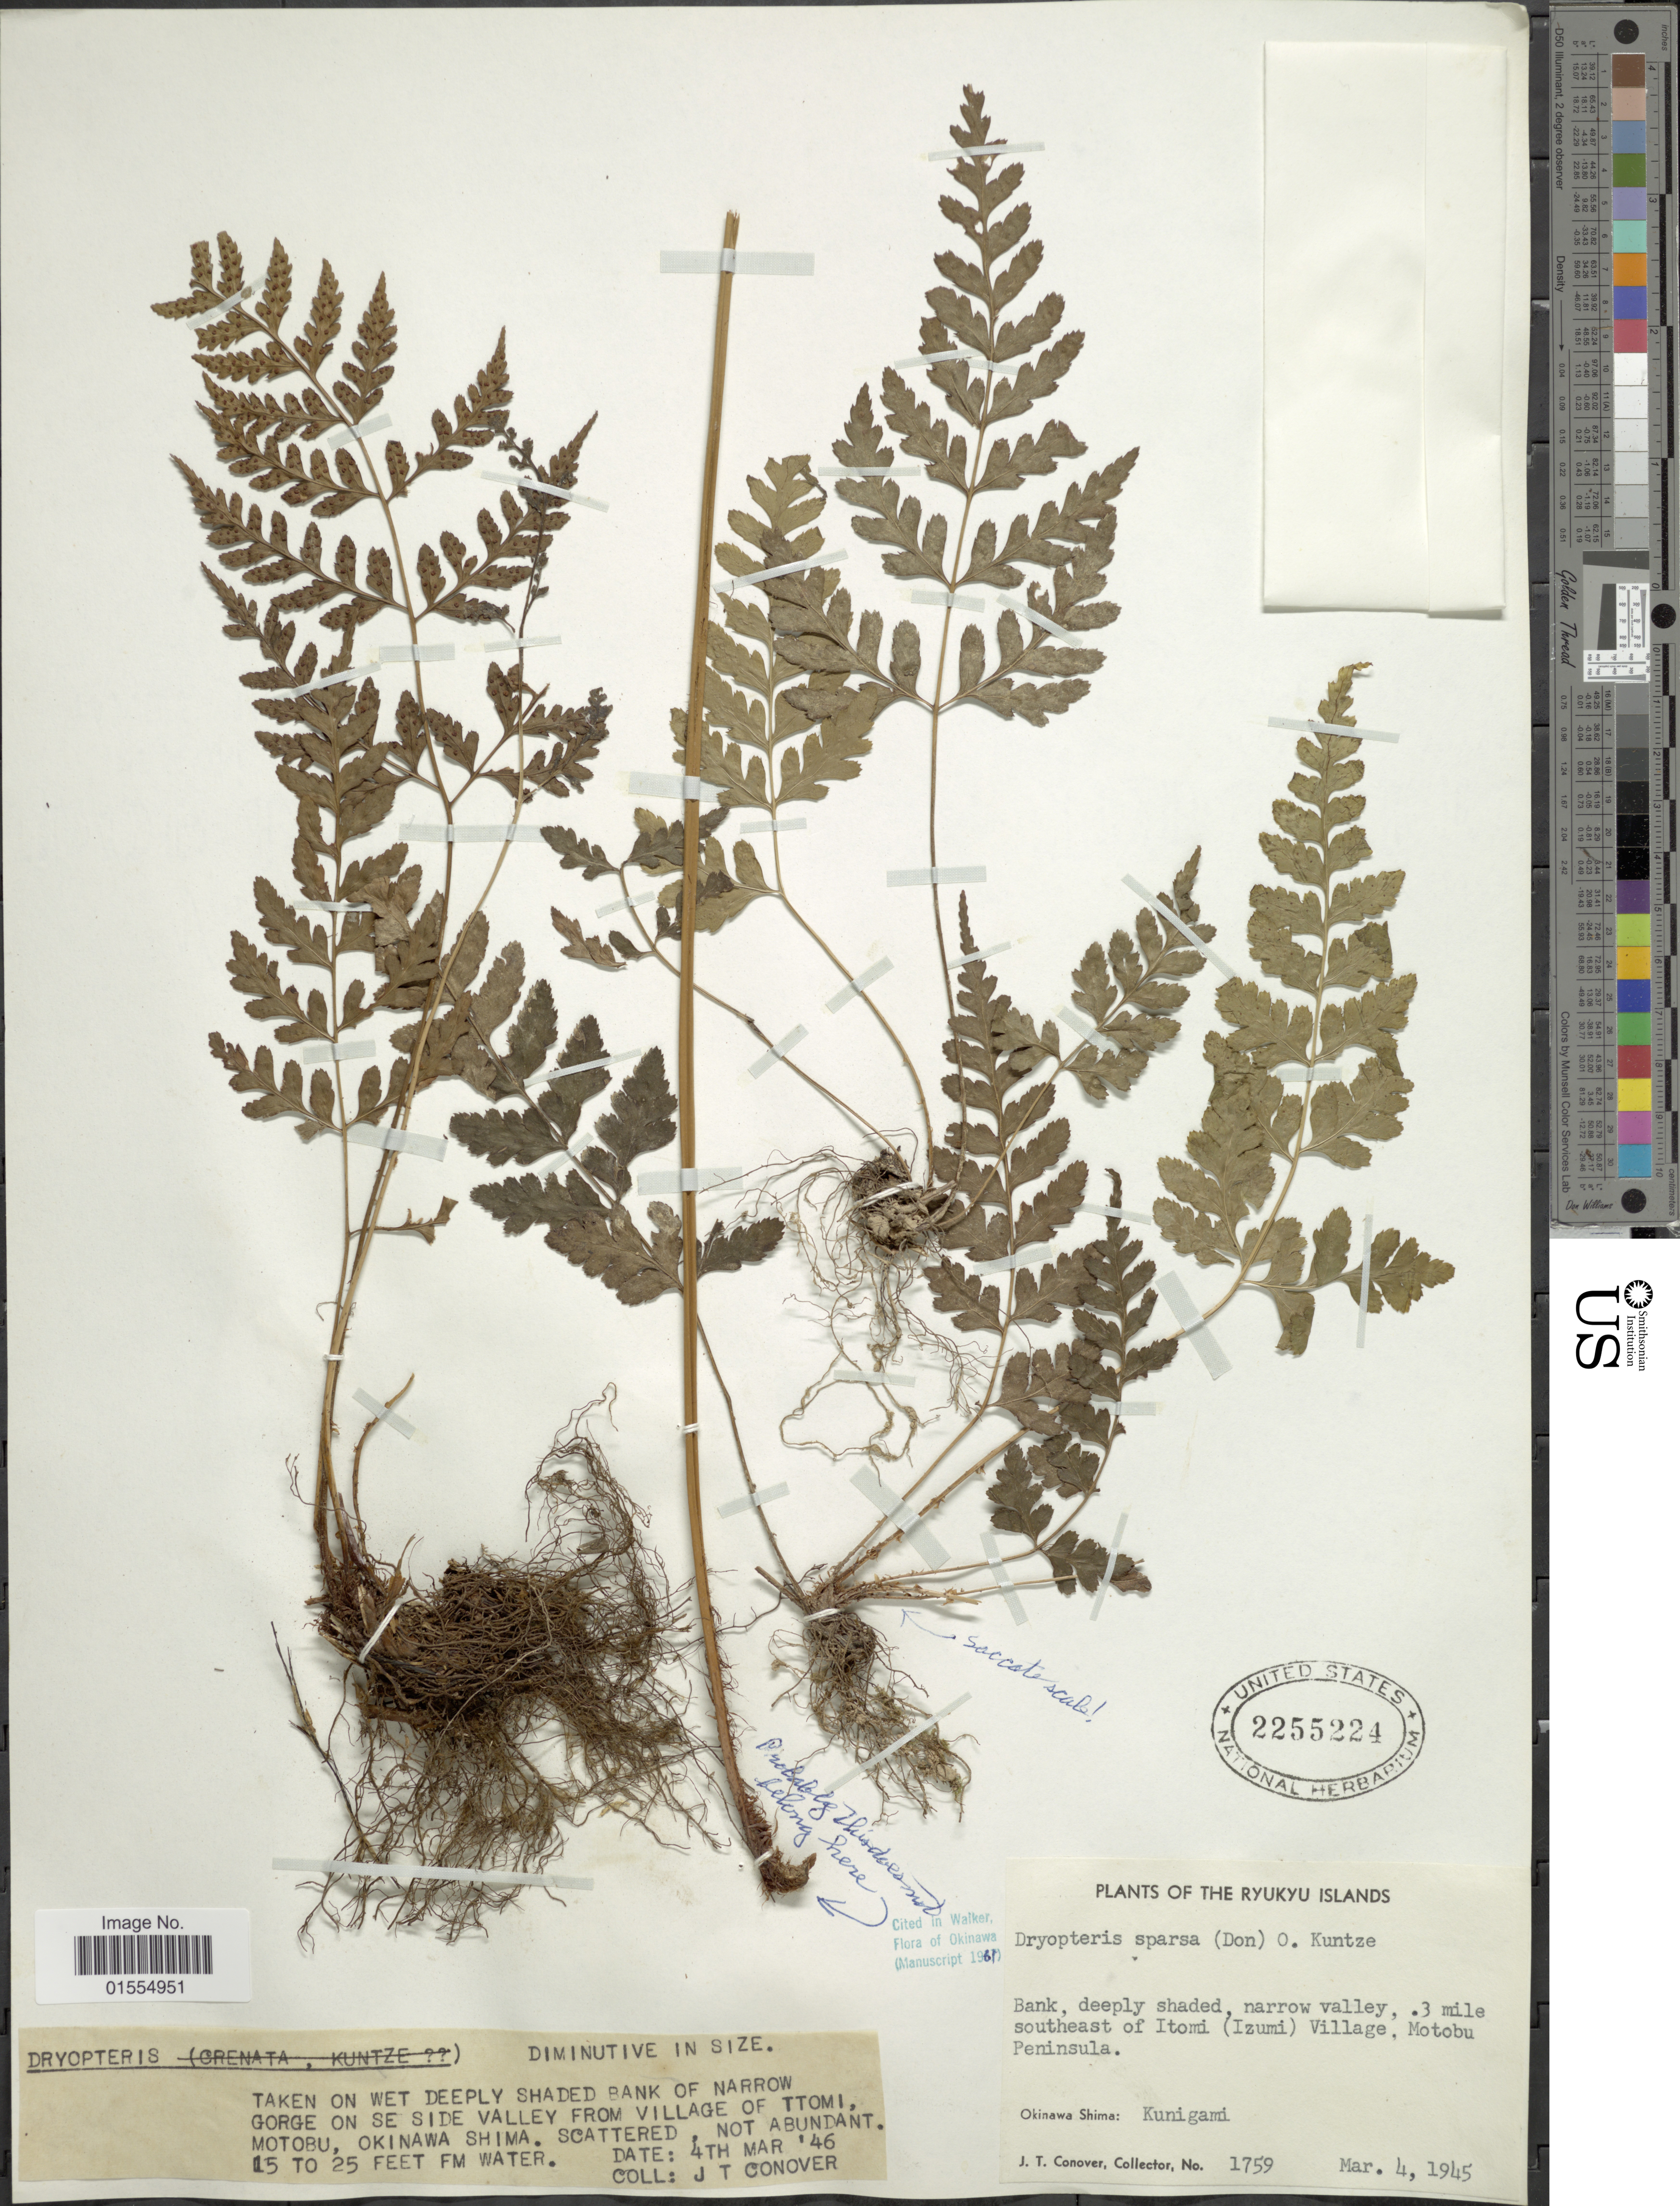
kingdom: Plantae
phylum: Tracheophyta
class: Polypodiopsida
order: Polypodiales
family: Dryopteridaceae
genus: Dryopteris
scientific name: Dryopteris sparsa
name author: (D. Don) Kuntze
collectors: J. T. Conover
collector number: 1759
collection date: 1945-03-04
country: Japan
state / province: Okinawa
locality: Ryukyu Islands, 3 mile southeast of Itomi (Izumi) Village, Motobu Peninsula, Okinawa Shima: Kunigami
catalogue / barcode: US 2255224